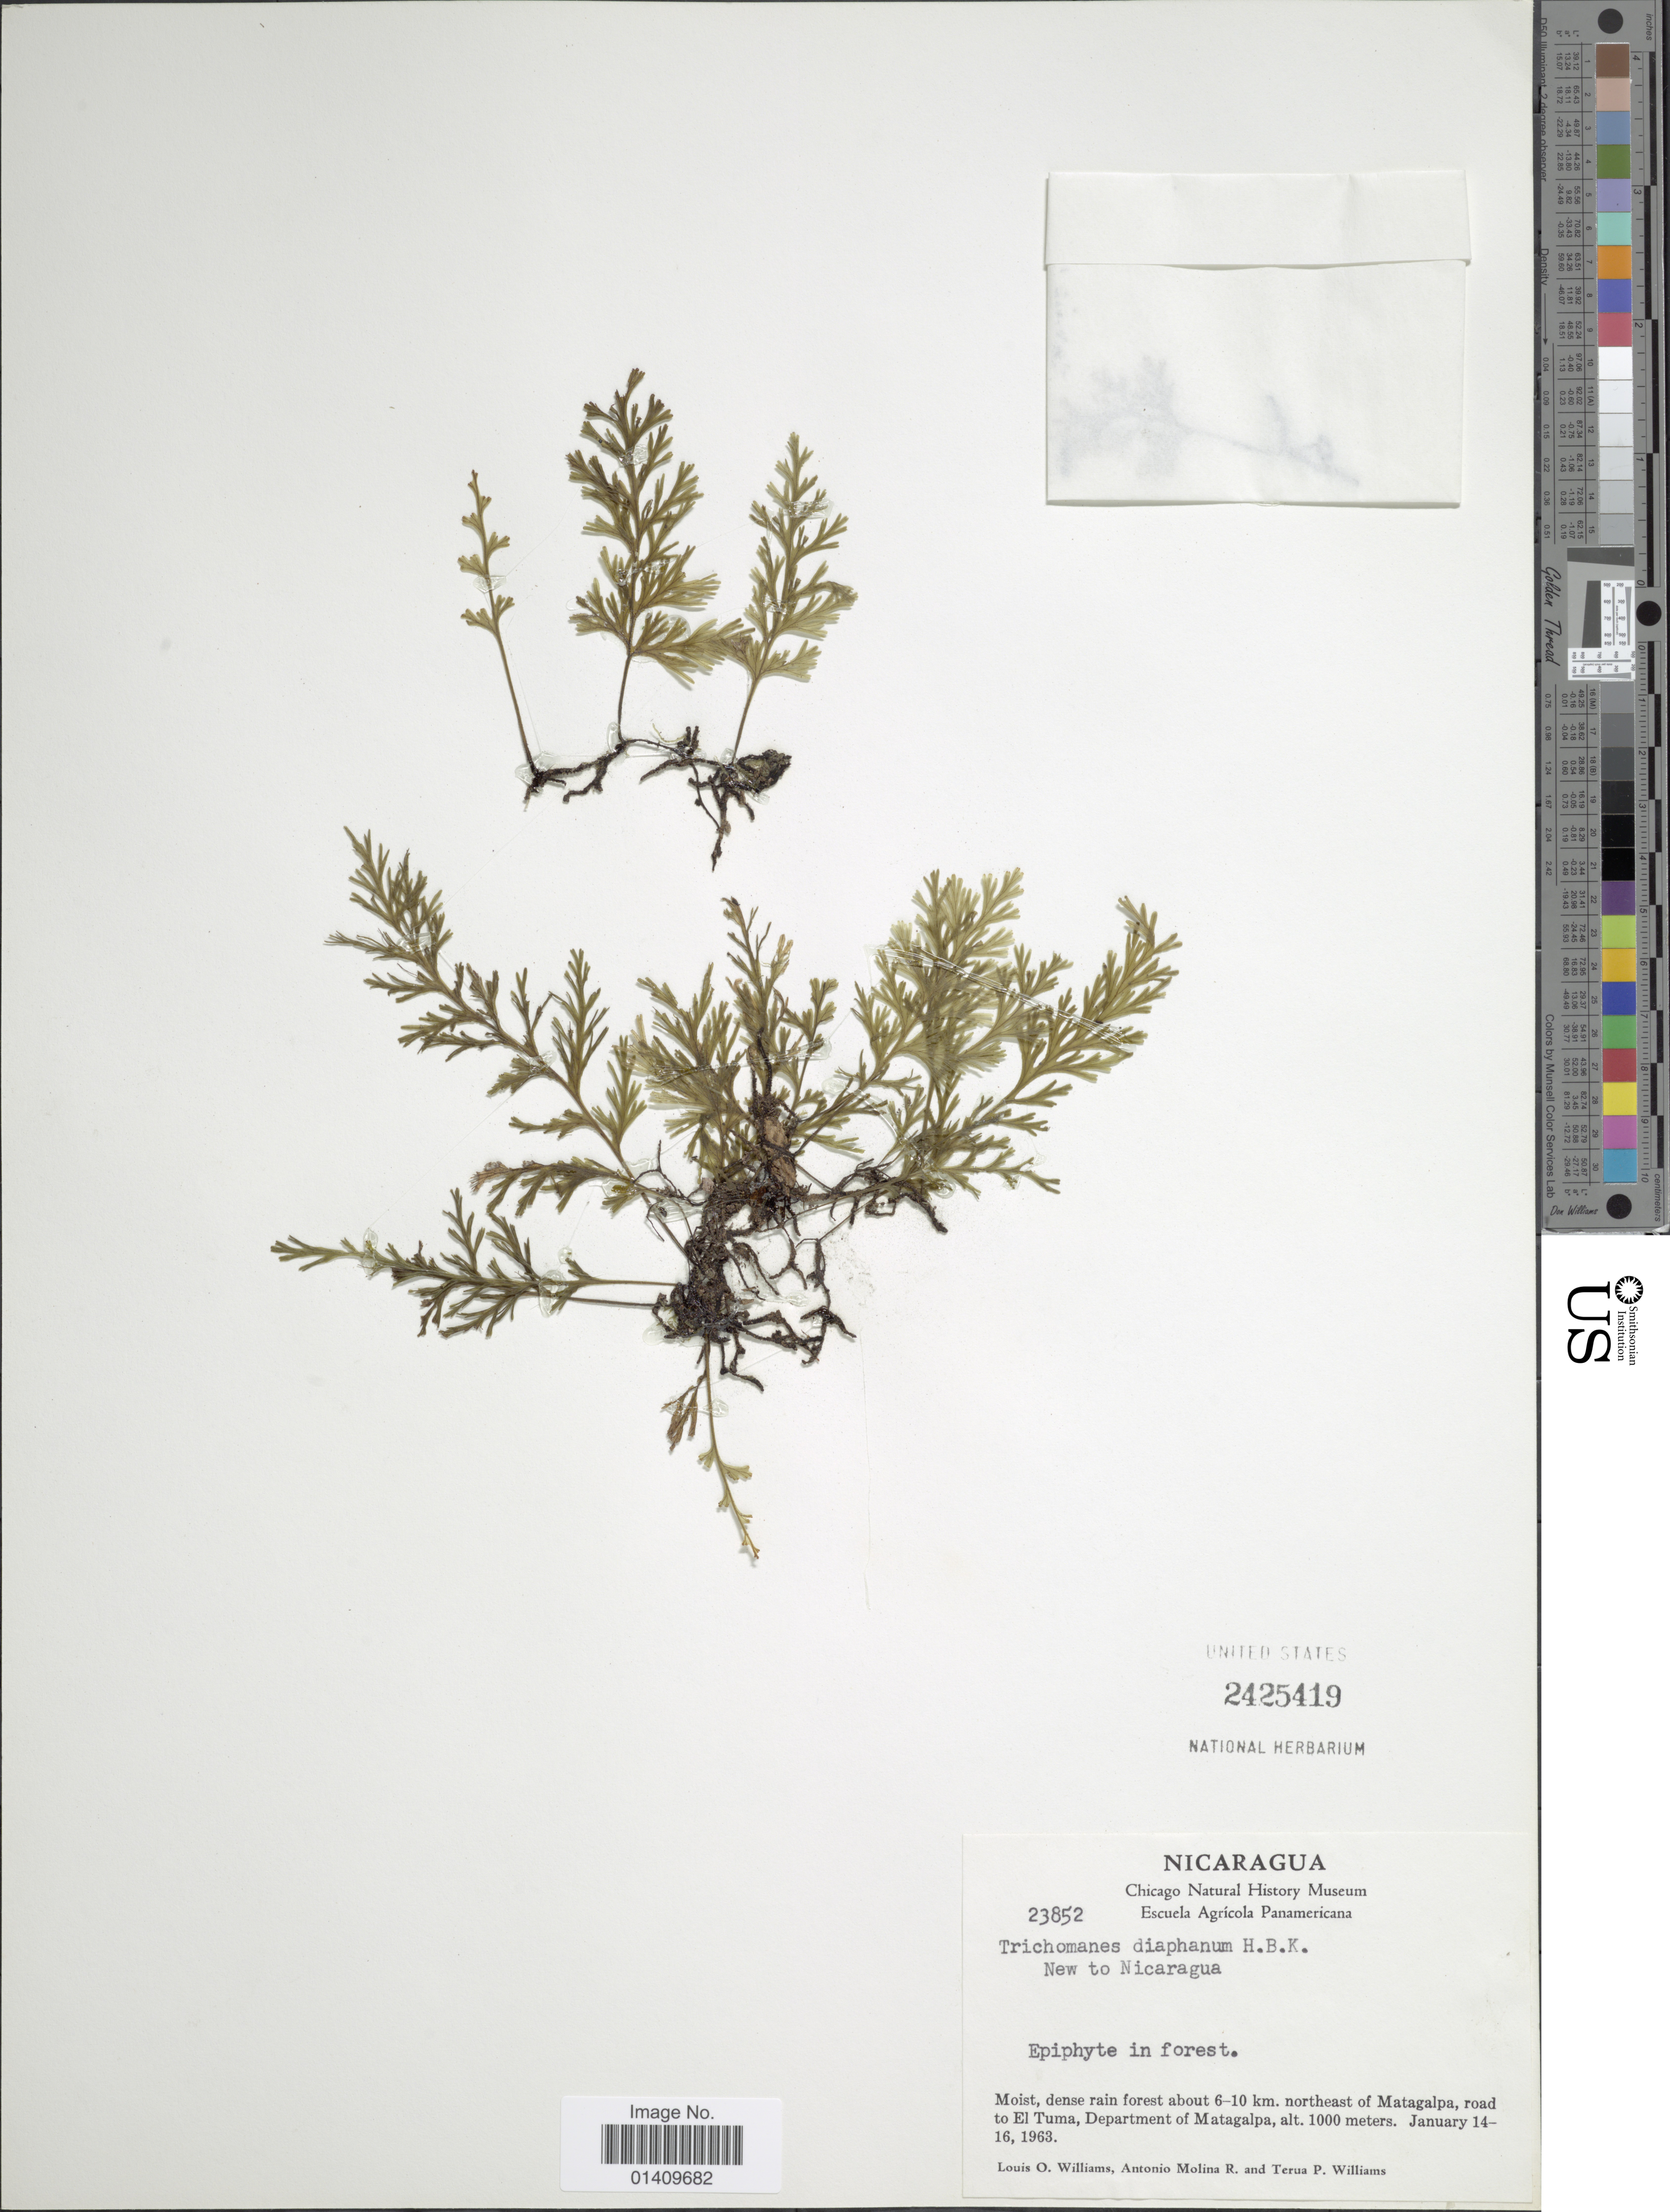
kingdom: Plantae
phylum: Tracheophyta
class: Polypodiopsida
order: Hymenophyllales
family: Hymenophyllaceae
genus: Polyphlebium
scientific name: Polyphlebium diaphanum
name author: (Kunth) Ebihara & Dubuisson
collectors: L. O. Williams, A. Molina R. & T. P. Williams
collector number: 23852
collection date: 1963-01-14/1963-01-16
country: Nicaragua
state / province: Matagalpa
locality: Moist dense rain forest about 6-10km northeast of Matagalpa road to El Tuma department of Matagalpa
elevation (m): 1000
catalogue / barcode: US 2425419